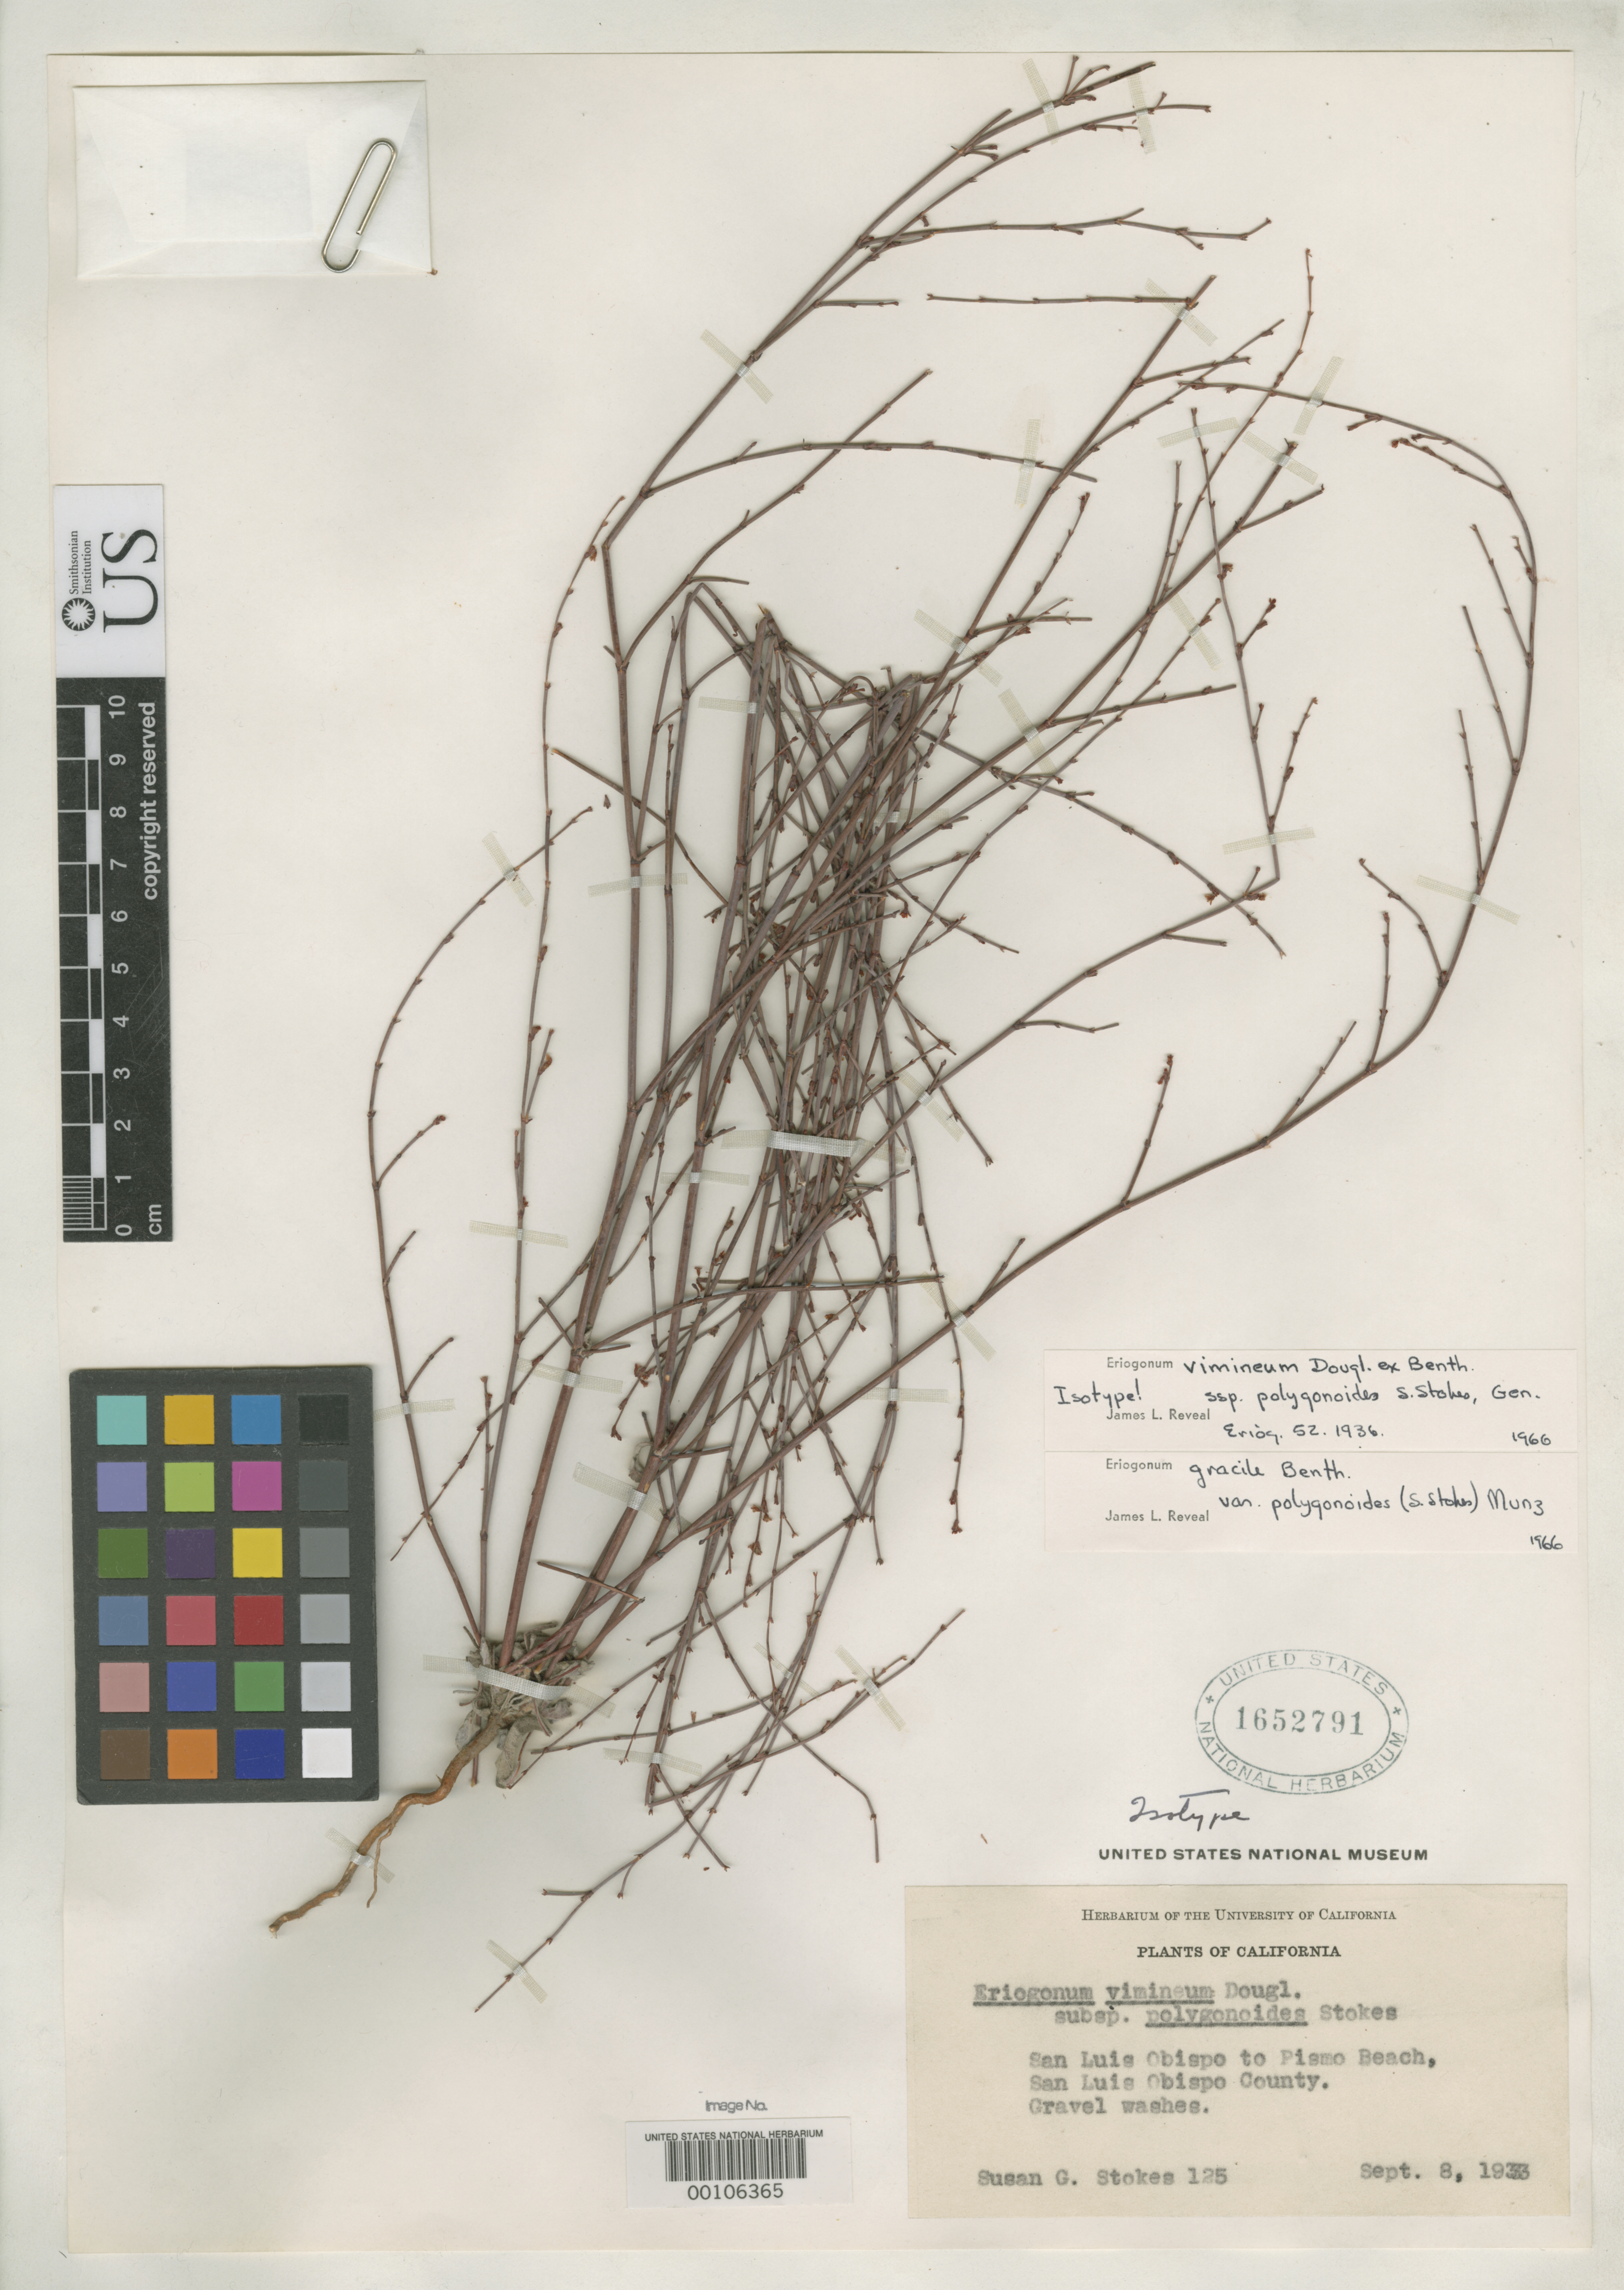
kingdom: Plantae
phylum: Tracheophyta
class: Magnoliopsida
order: Caryophyllales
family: Polygonaceae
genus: Eriogonum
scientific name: Eriogonum vimineum subsp. polygonoides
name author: S. Stokes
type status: Isotype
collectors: S. G. Stokes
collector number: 125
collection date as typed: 08 Sep 1933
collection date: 1933-09-08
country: United States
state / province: California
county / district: San Luis Obispo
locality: On road from San Luis Obispo to Pismo Beach.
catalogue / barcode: US 1652791